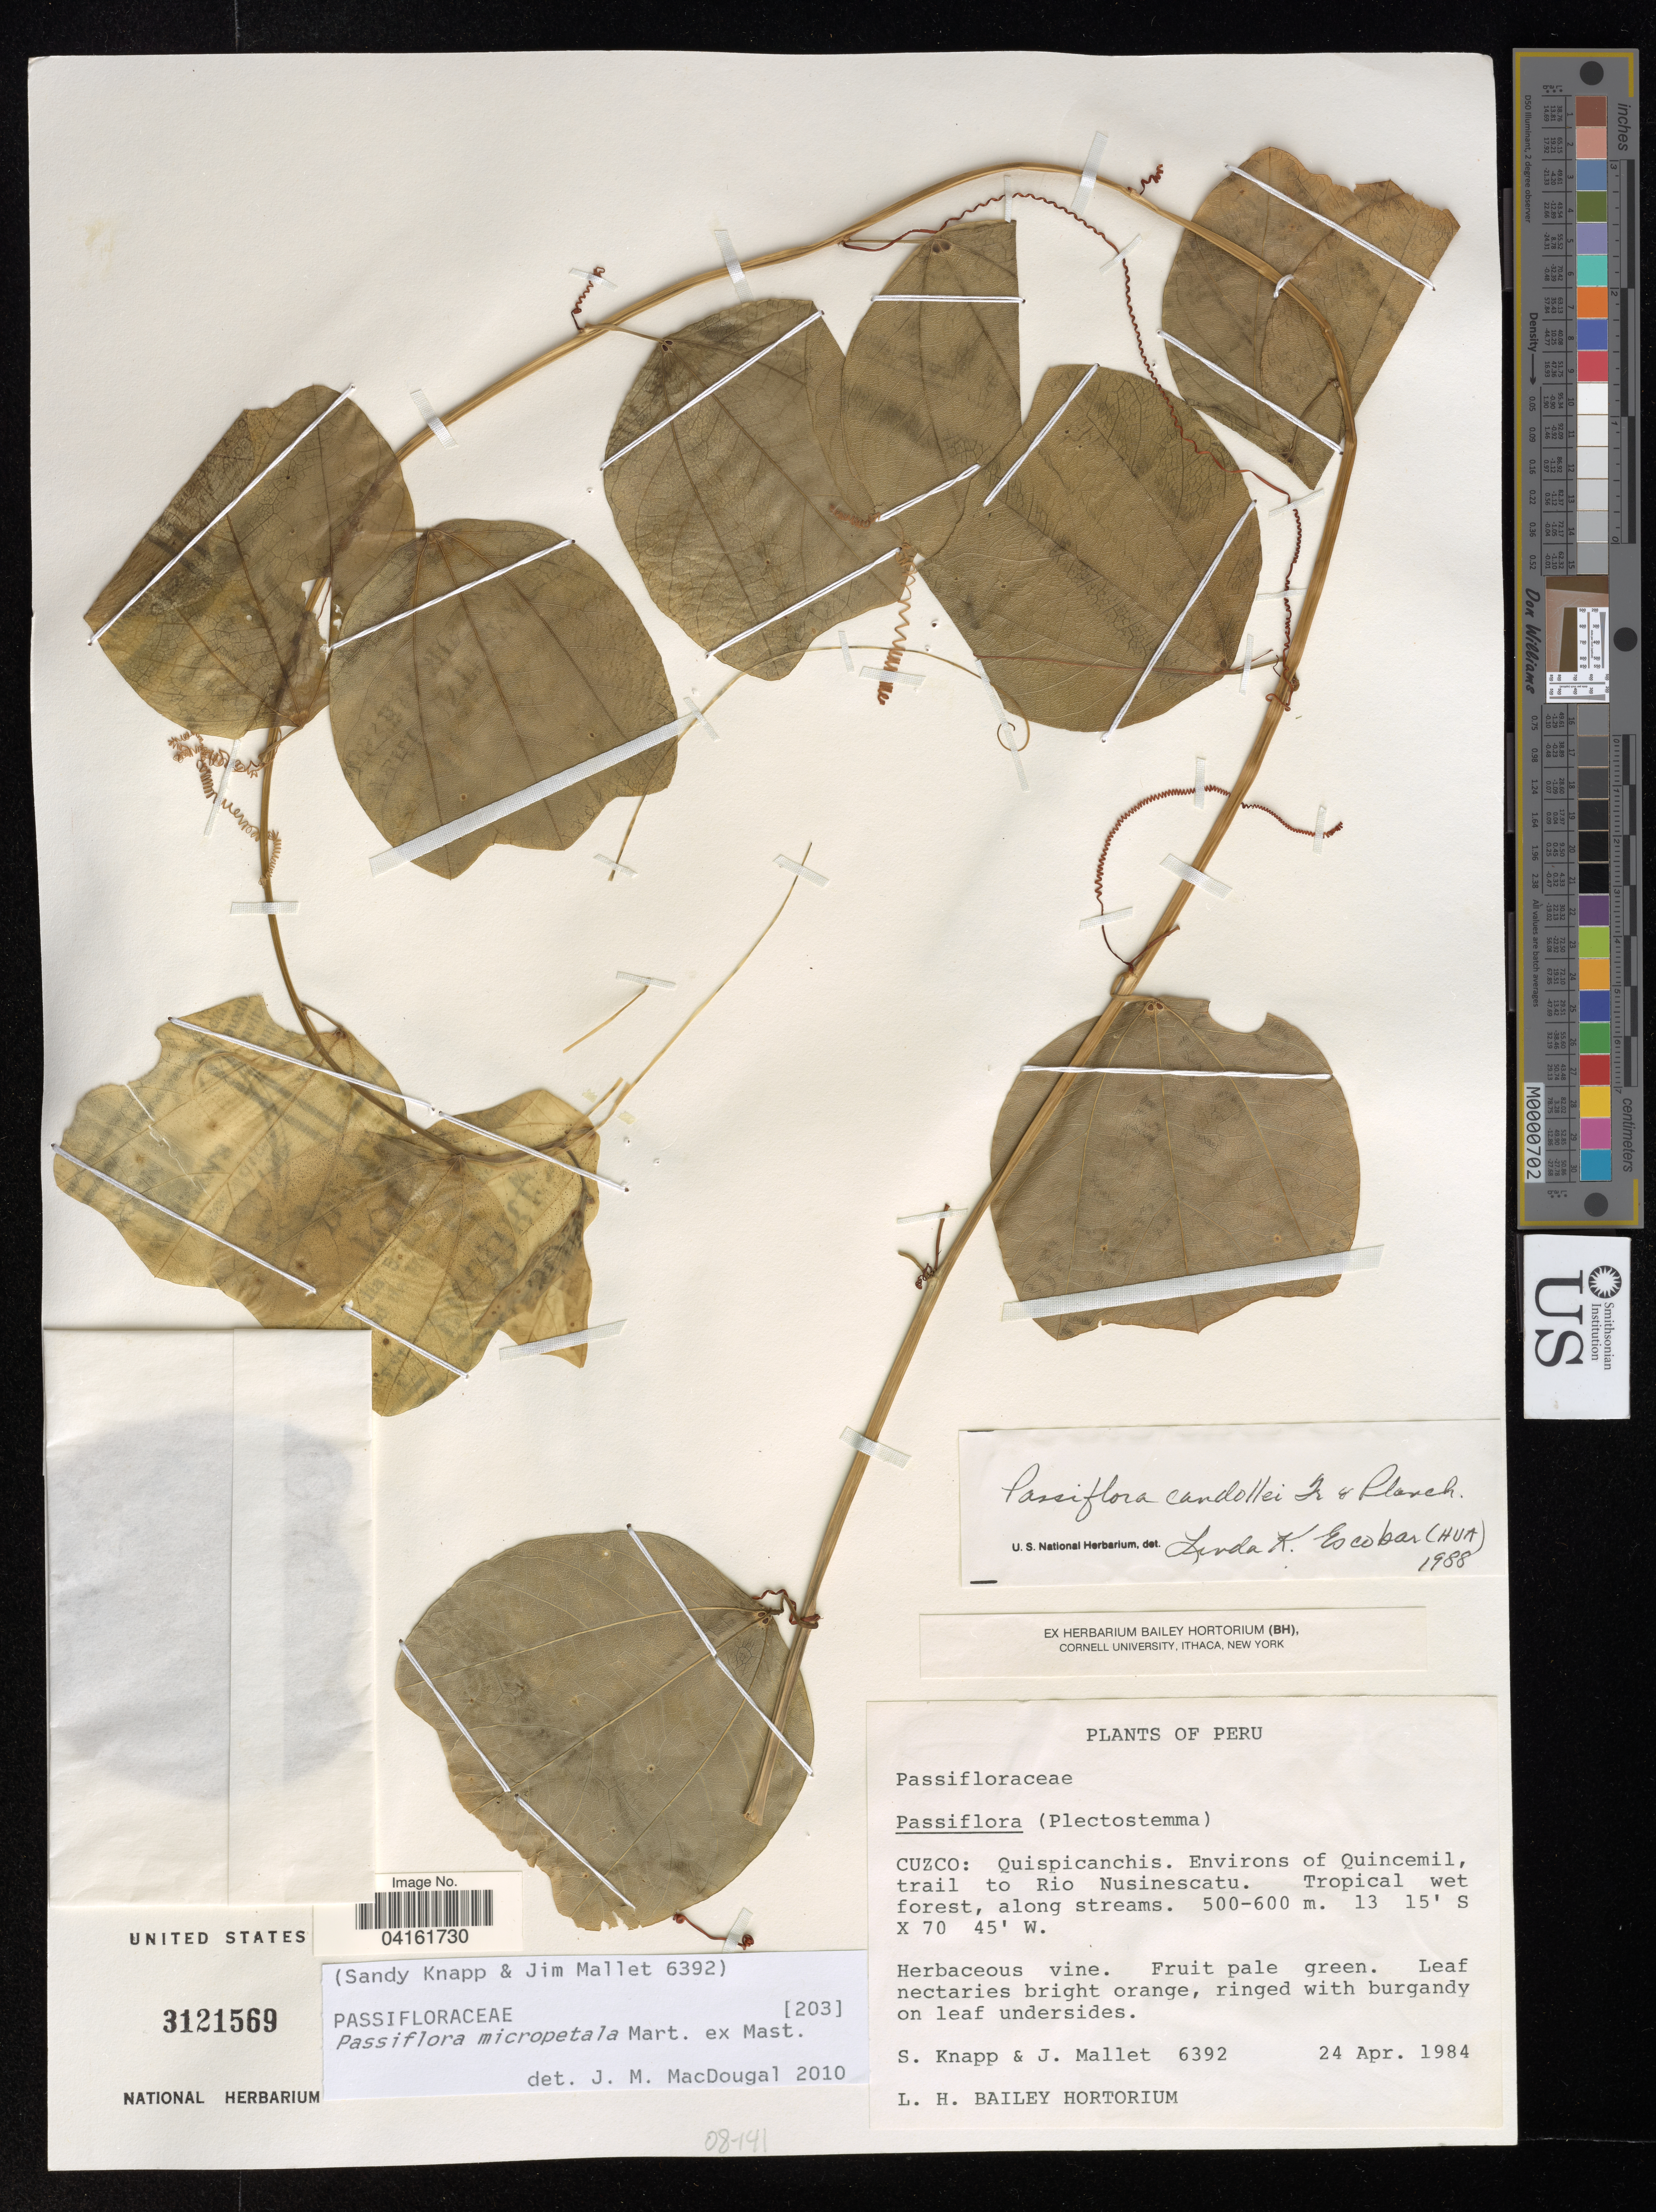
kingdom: Plantae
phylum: Tracheophyta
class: Magnoliopsida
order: Malpighiales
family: Passifloraceae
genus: Passiflora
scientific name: Passiflora micropetala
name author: Mart. ex Mast.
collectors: S. Knapp & J. Mallet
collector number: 6392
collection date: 1984-04-24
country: Peru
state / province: Cusco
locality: Quispicanchis. Environs of Quincemil, trail to Rio Nusinescatu.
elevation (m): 500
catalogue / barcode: US 3121569